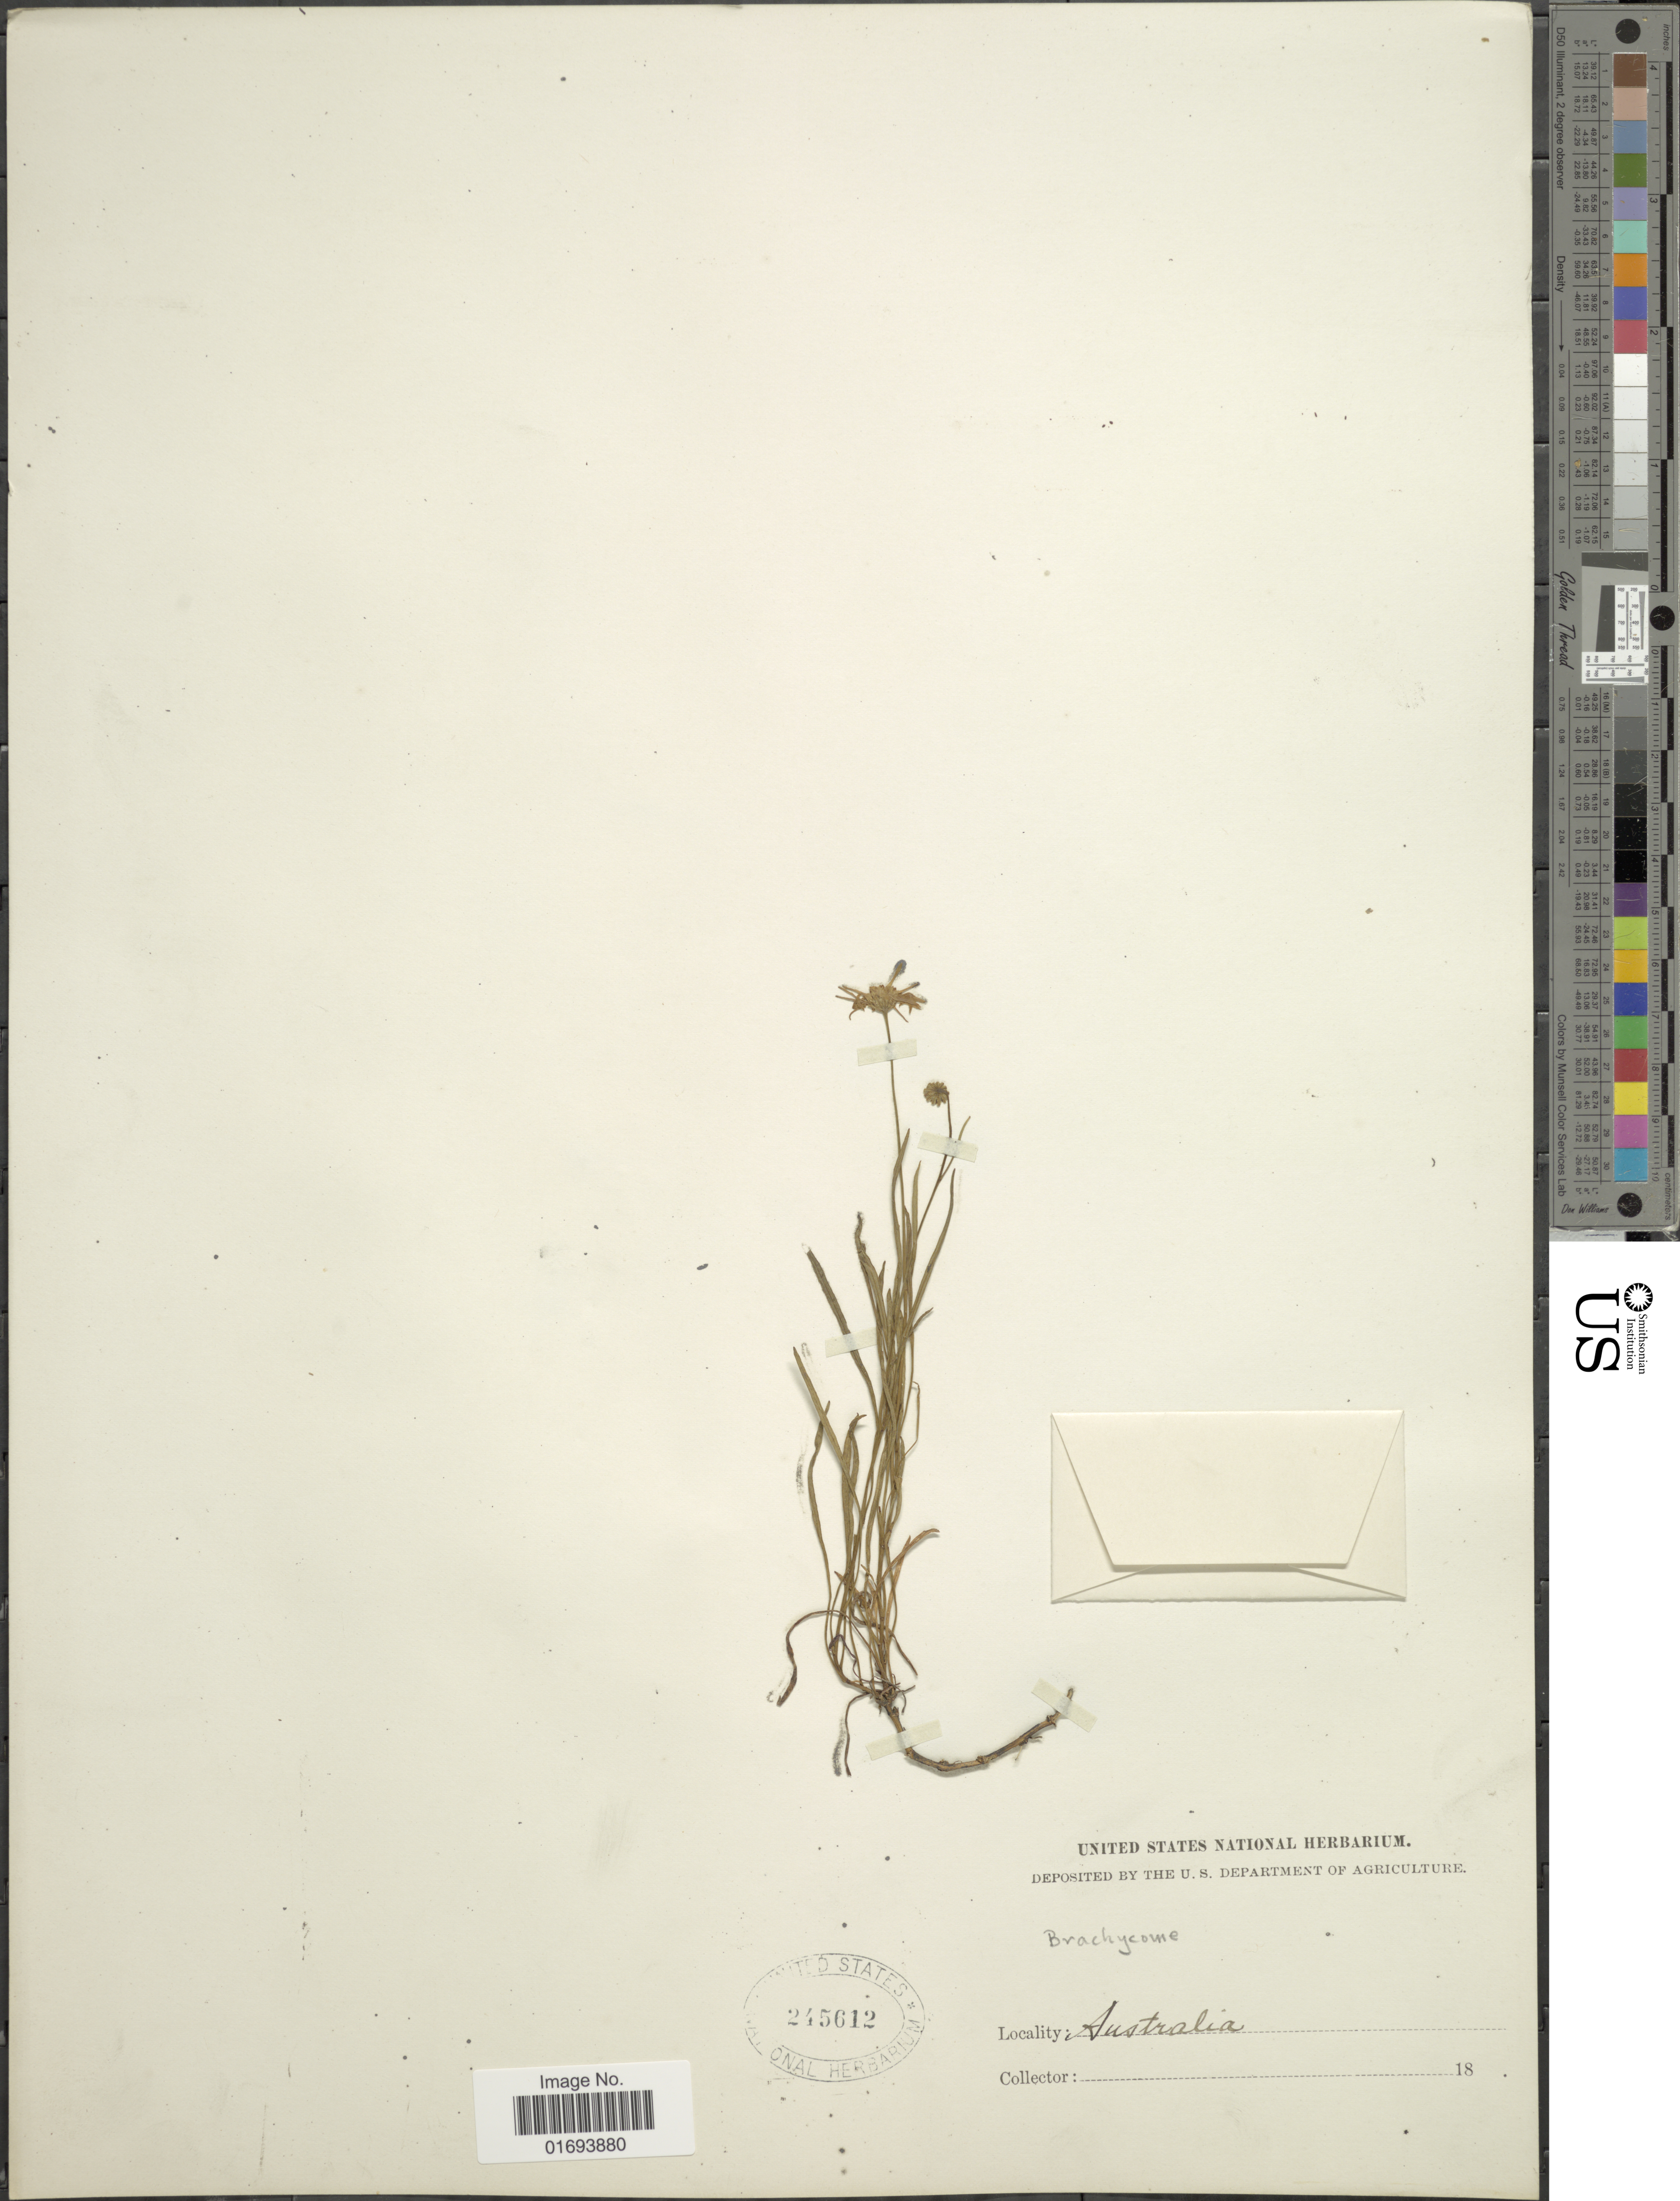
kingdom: Plantae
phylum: Tracheophyta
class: Magnoliopsida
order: Asterales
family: Asteraceae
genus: Brachyscome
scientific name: Brachyscome sp.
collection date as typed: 18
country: Australia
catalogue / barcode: US 245612